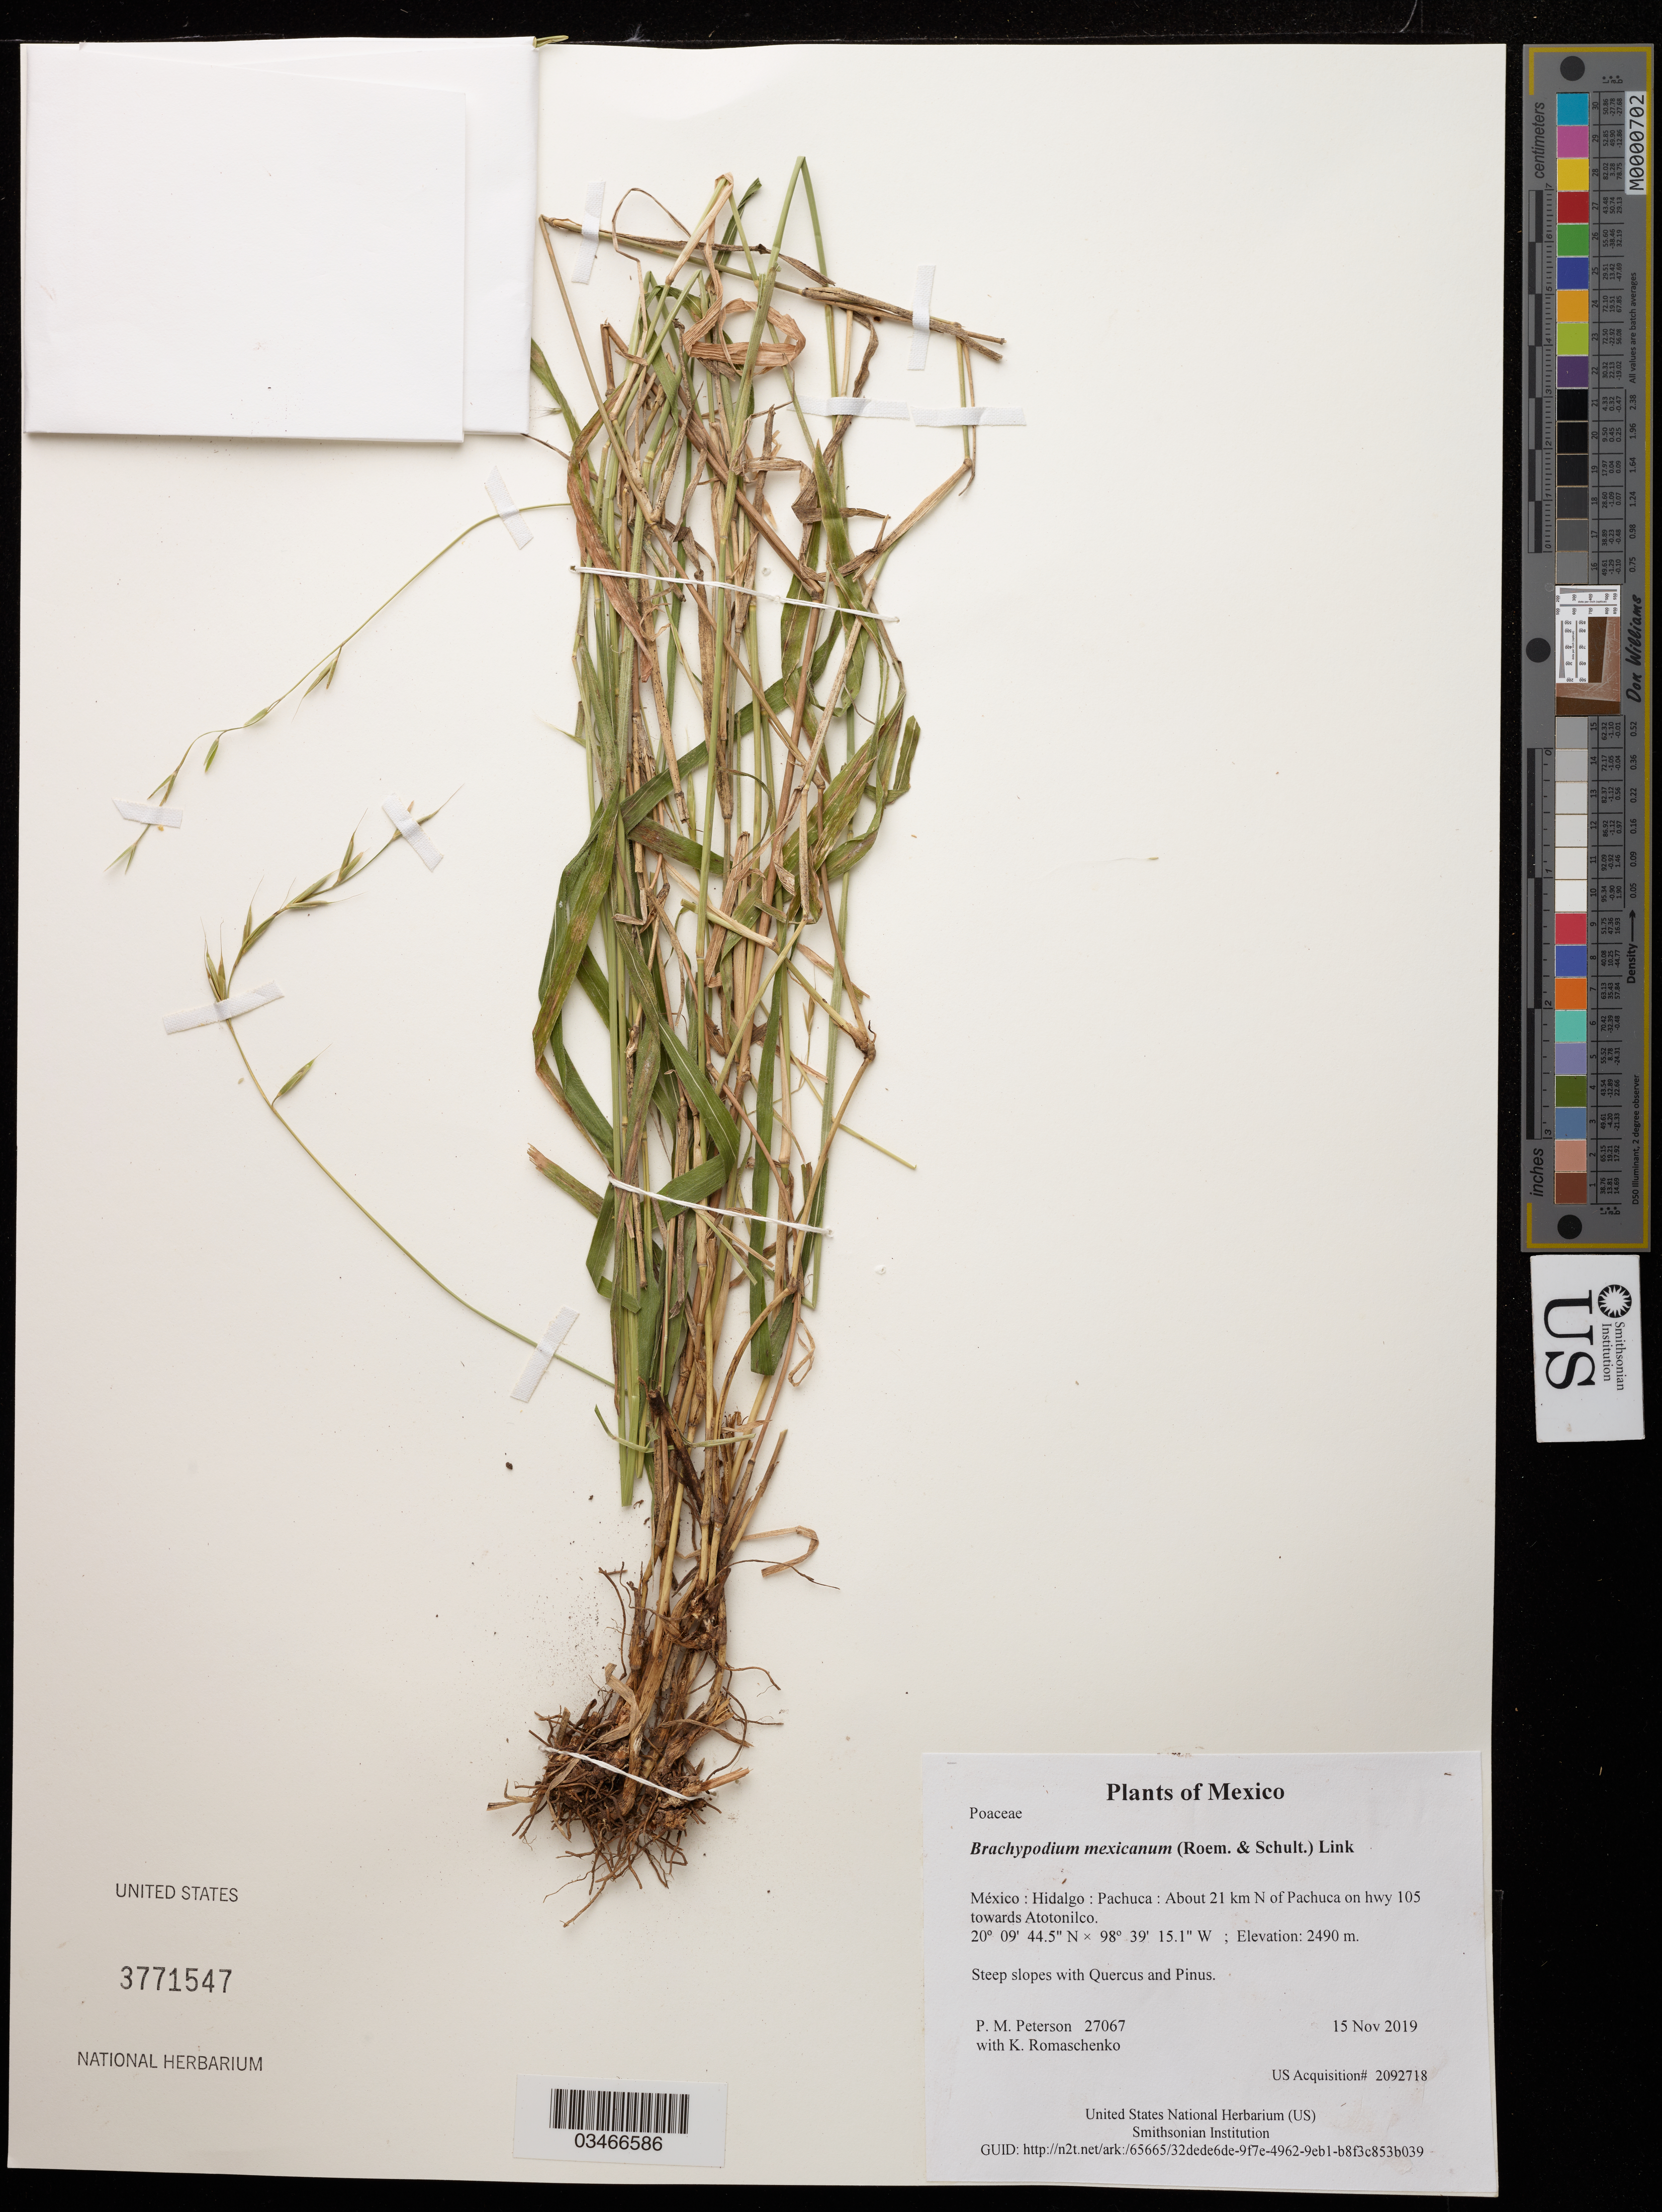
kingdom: Plantae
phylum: Tracheophyta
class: Liliopsida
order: Poales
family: Poaceae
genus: Brachypodium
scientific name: Brachypodium mexicanum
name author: (Roem. & Schult.) Link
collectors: P. M. Peterson & K. Romaschenko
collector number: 27067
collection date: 2019-11-15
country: México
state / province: Hidalgo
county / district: Pachuca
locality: About 21 km N of Pachuca on hwy 105 towards Atotonilco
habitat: Steep slopes with Quercus and Pinus.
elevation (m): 2490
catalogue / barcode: US 3771547